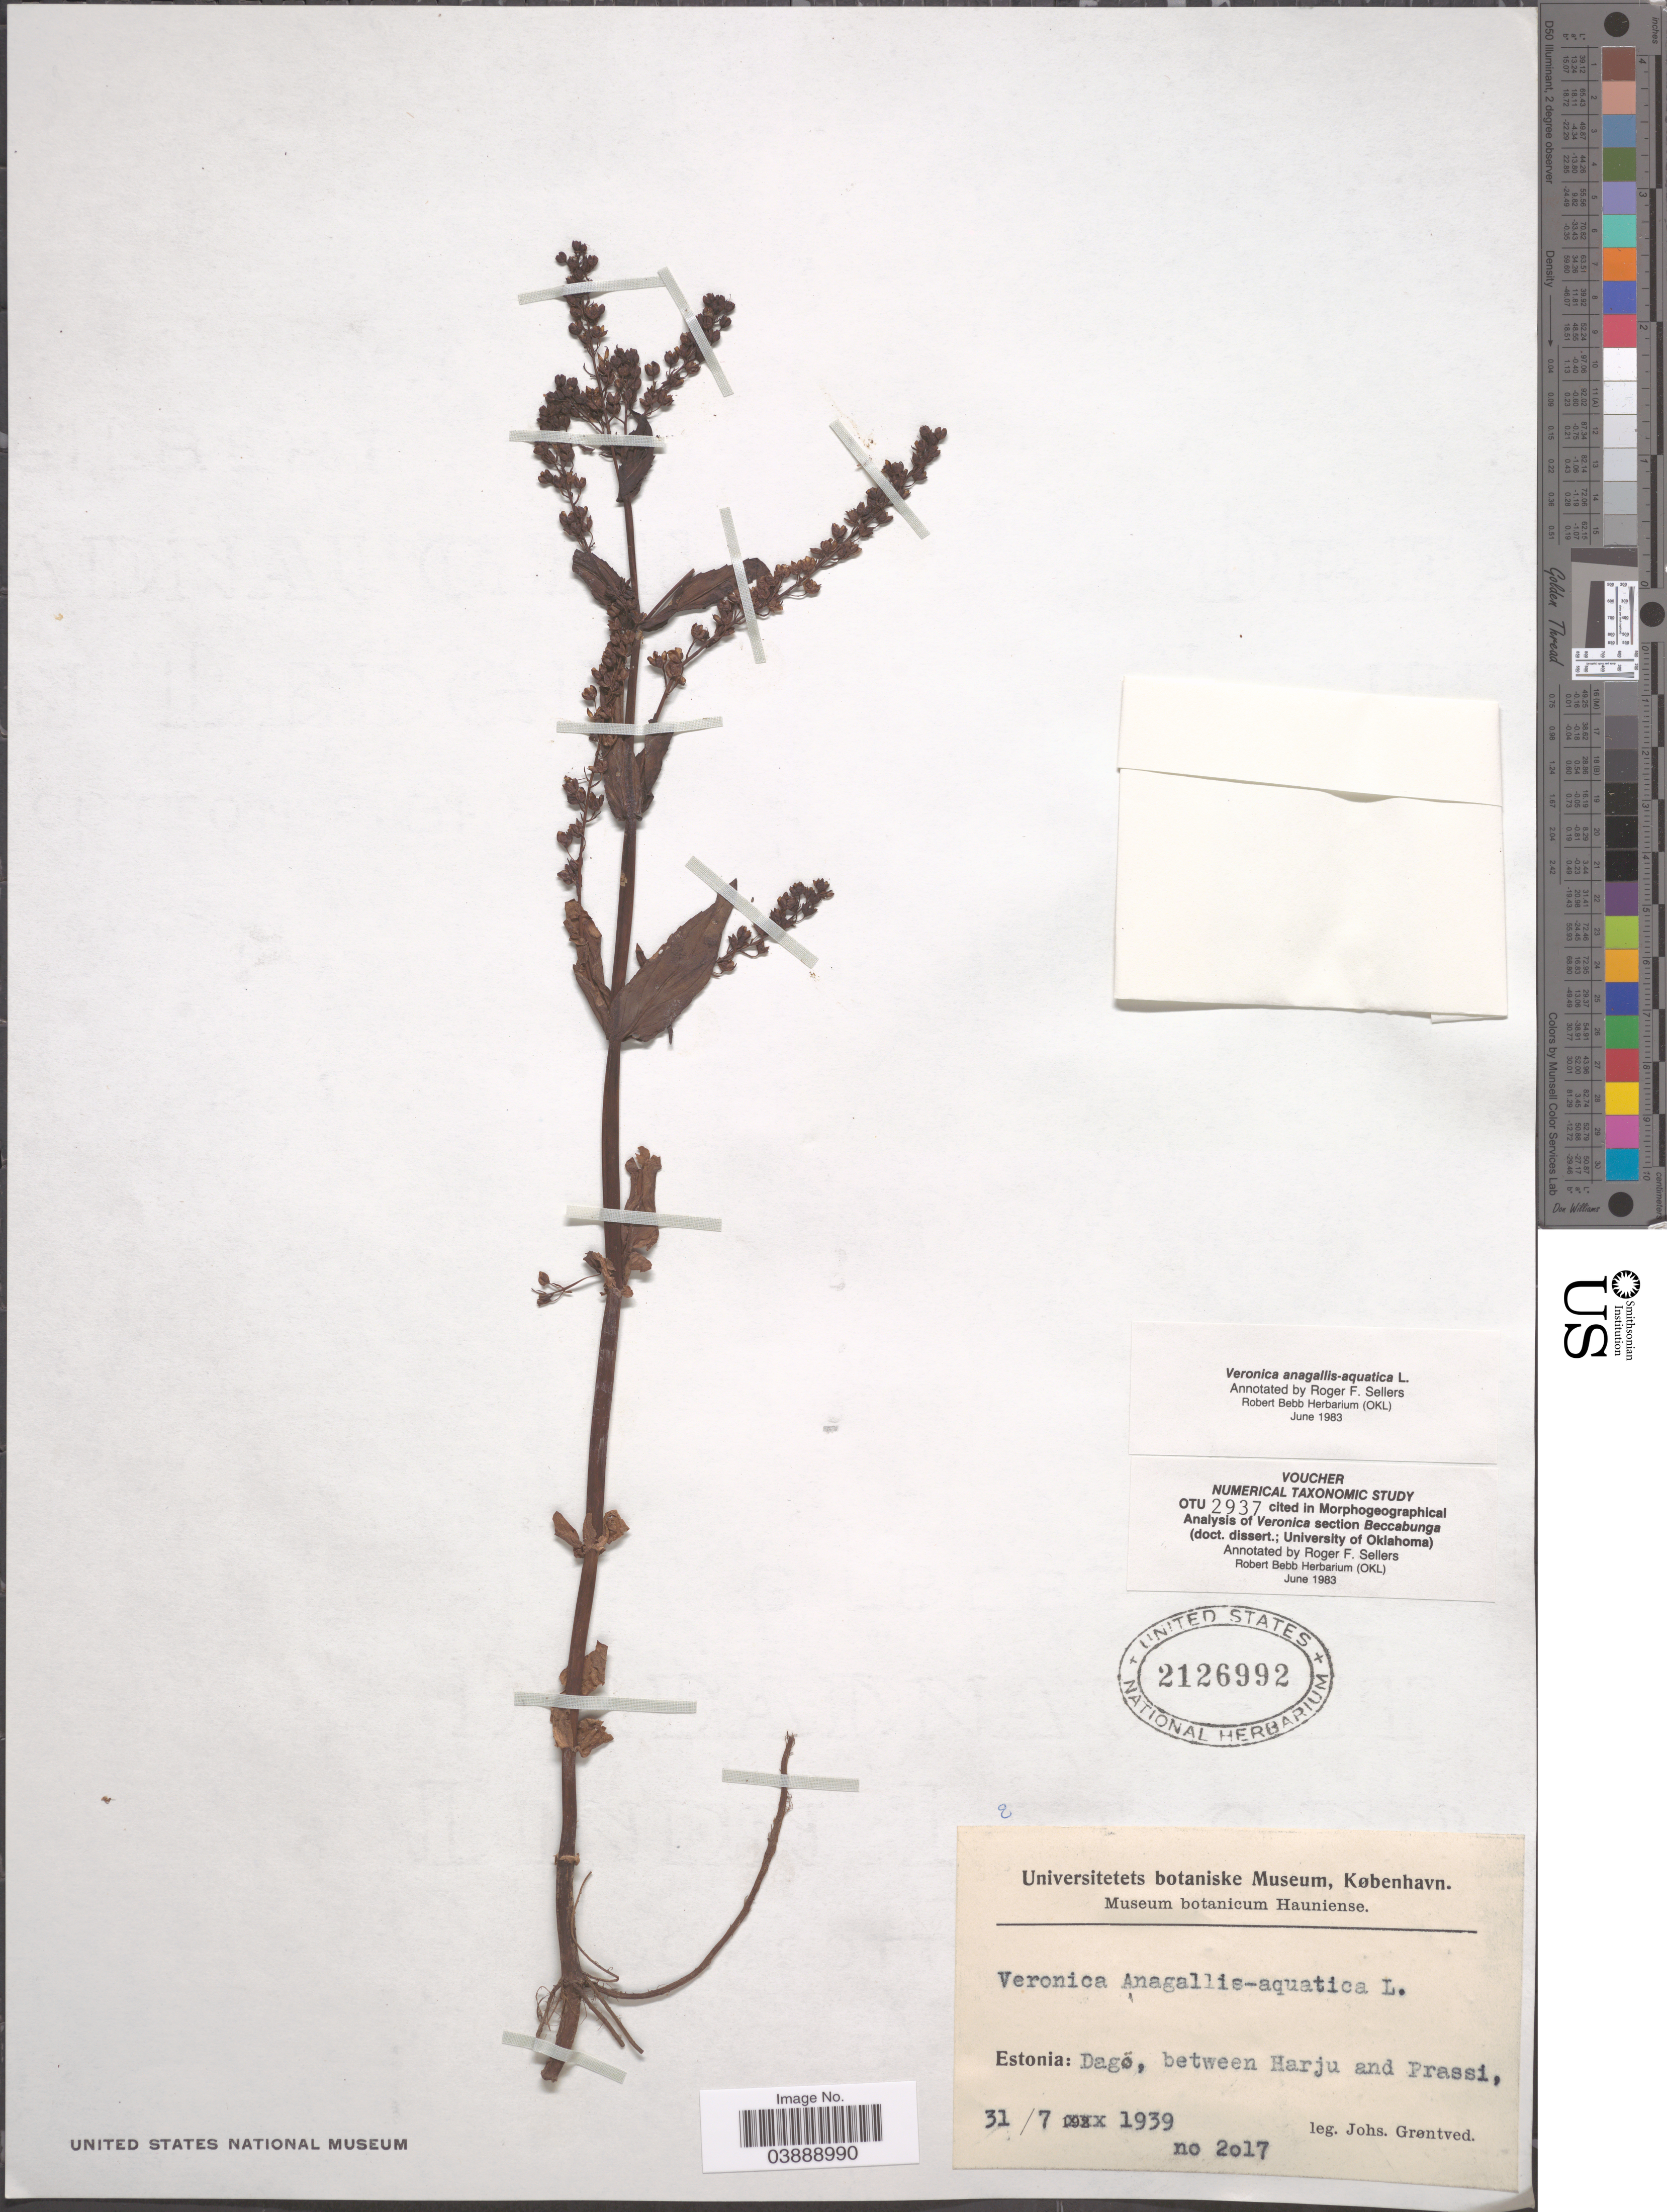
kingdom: Plantae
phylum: Tracheophyta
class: Magnoliopsida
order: Lamiales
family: Plantaginaceae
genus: Veronica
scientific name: Veronica anagallis-aquatica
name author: L.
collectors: J. Grontved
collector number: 2017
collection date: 1939-07-31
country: Estonia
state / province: Harjumaa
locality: Dagö, between Harju and Prassi.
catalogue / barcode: US 2126992